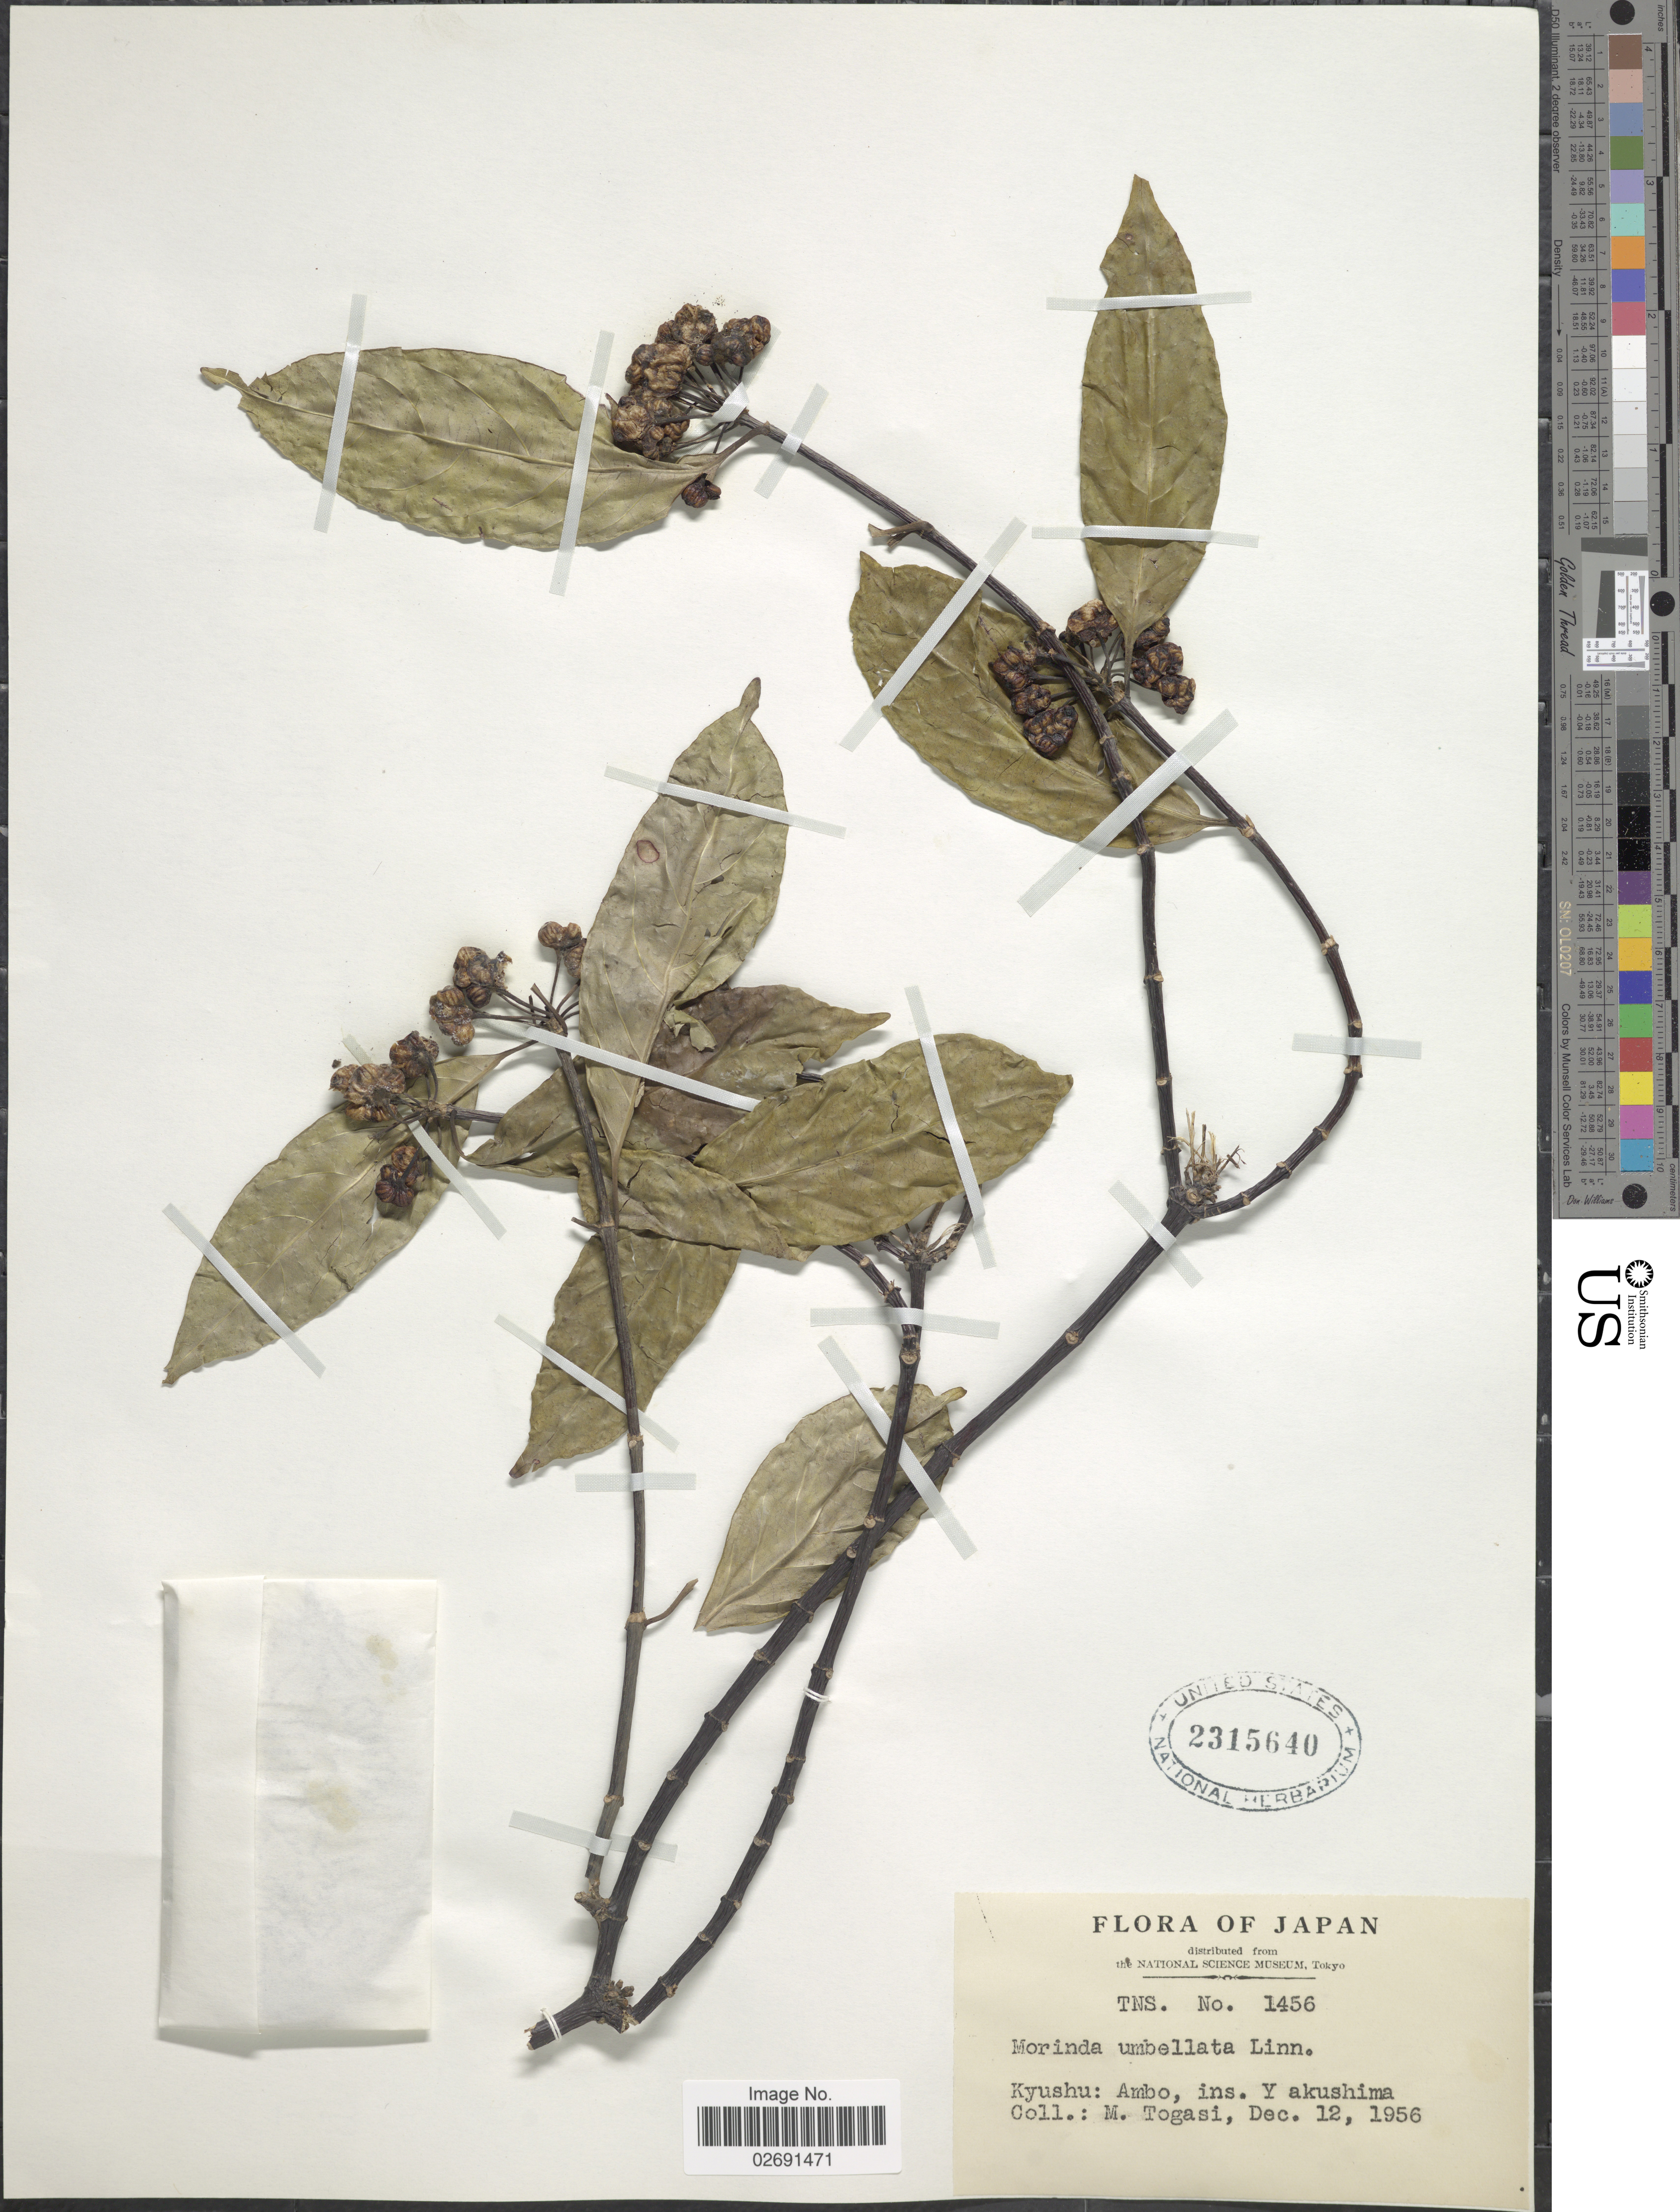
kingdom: Plantae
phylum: Tracheophyta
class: Magnoliopsida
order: Gentianales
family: Rubiaceae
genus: Gynochthodes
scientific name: Gynochthodes umbellata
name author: (L.) Razafim. & B. Bremer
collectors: M. Togasi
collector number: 1456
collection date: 1956-12-12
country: Japan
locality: Kyushu: Ambo, ins. Yakushima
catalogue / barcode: US 2315640